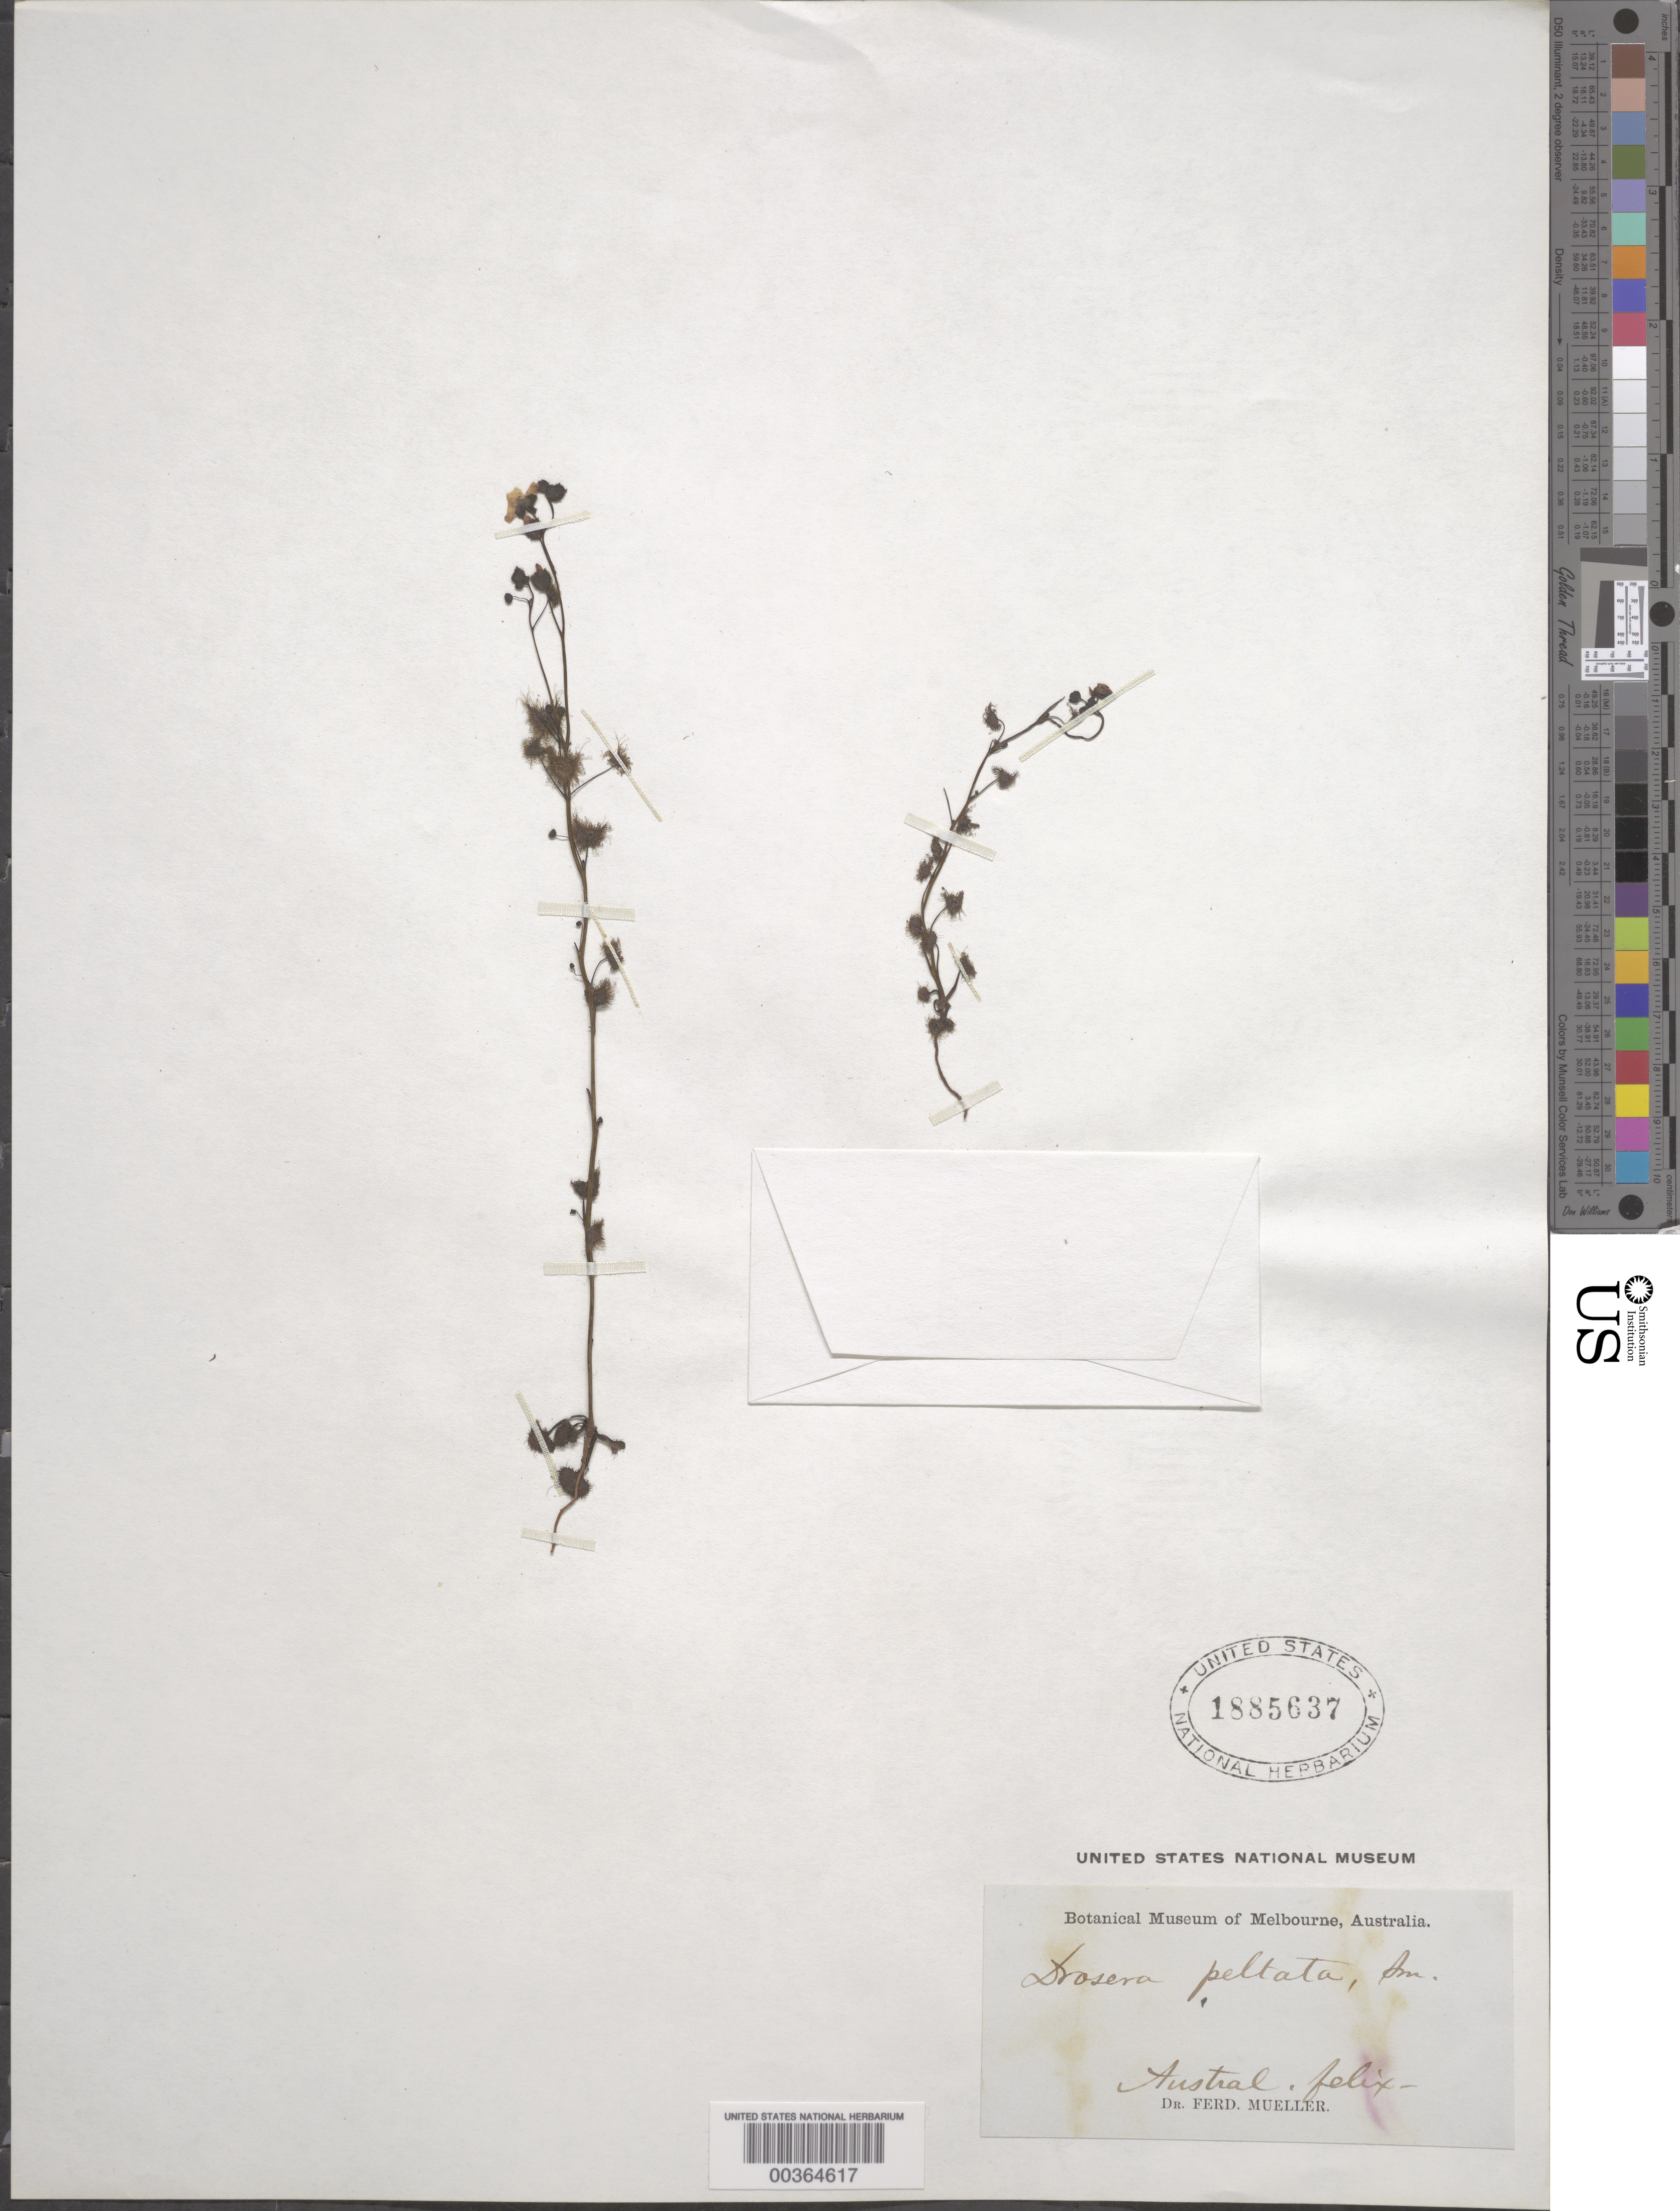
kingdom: Plantae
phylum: Tracheophyta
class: Magnoliopsida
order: Caryophyllales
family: Droseraceae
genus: Drosera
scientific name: Drosera peltata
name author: Sm. ex Willd.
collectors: F. Mueller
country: Australia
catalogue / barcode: US 1885637